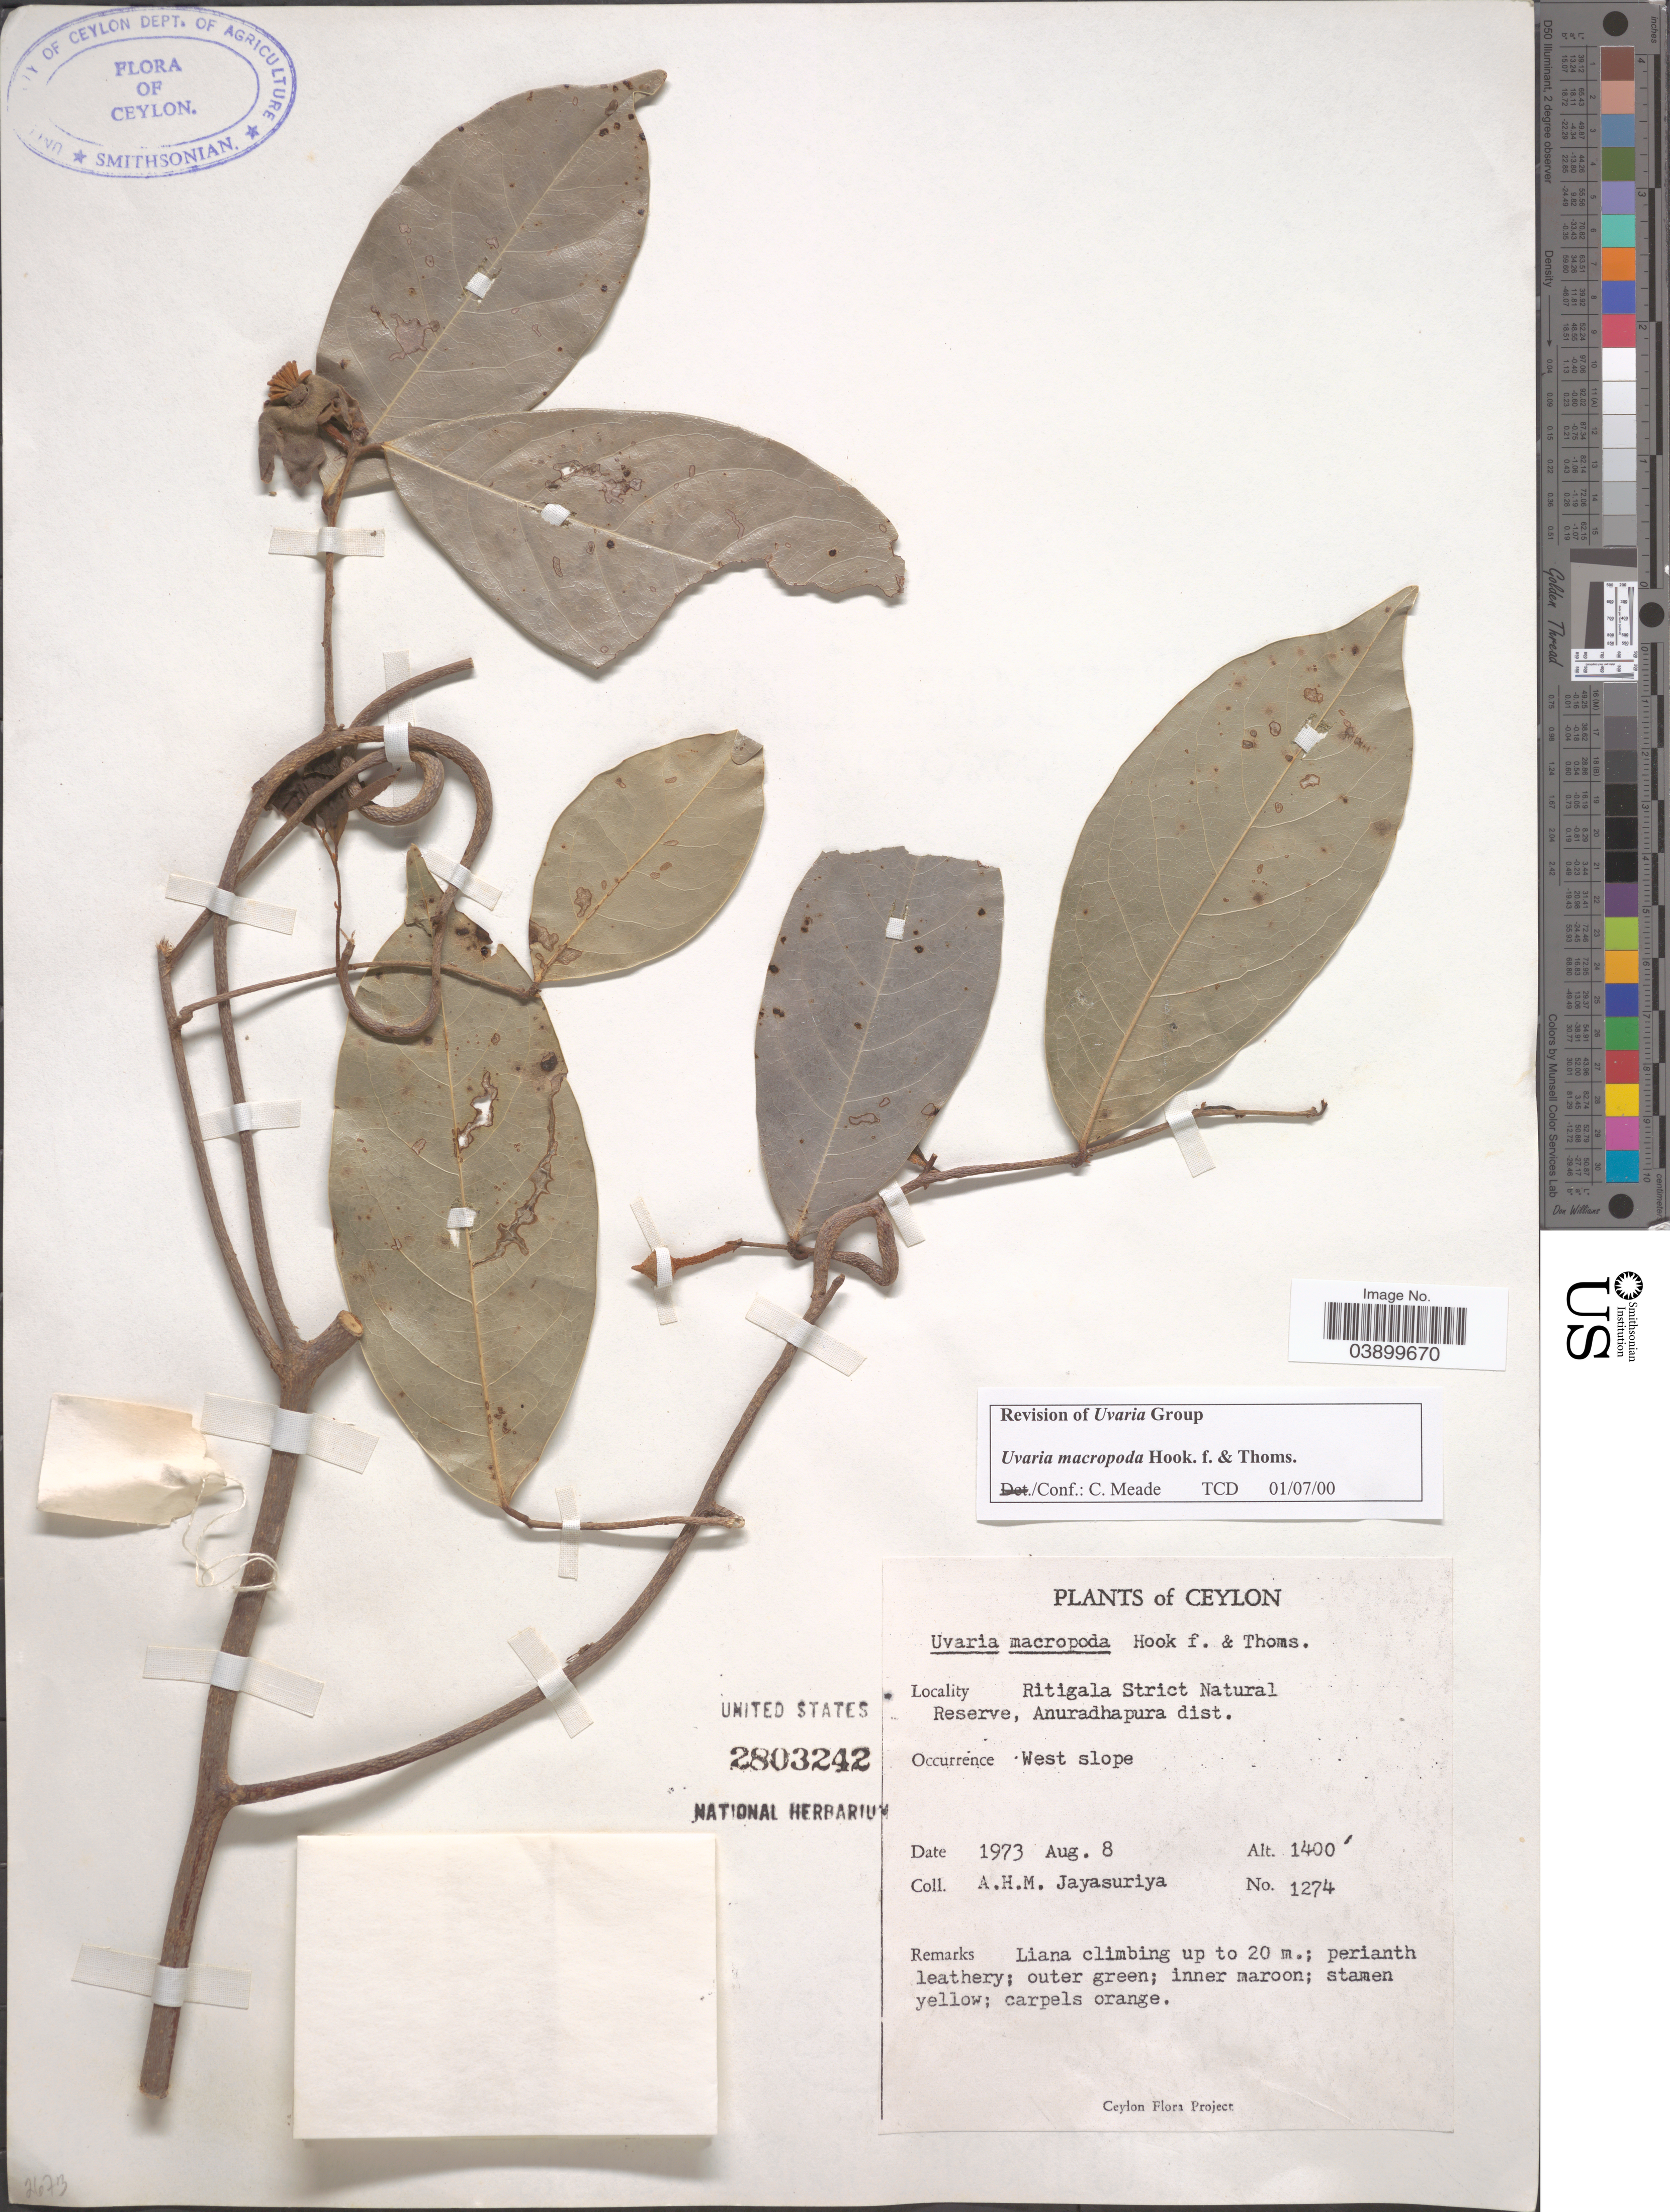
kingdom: Plantae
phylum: Tracheophyta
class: Magnoliopsida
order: Magnoliales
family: Annonaceae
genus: Uvaria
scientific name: Uvaria macropoda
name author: Hook. f. & Thomson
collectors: A. H. Jayasuriya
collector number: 1274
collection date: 1973-08-08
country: Sri Lanka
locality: Ceylon. Ritigala Strict Natural Reserve, Anuradhapura dist. West slope.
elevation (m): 427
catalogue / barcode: US 2803242